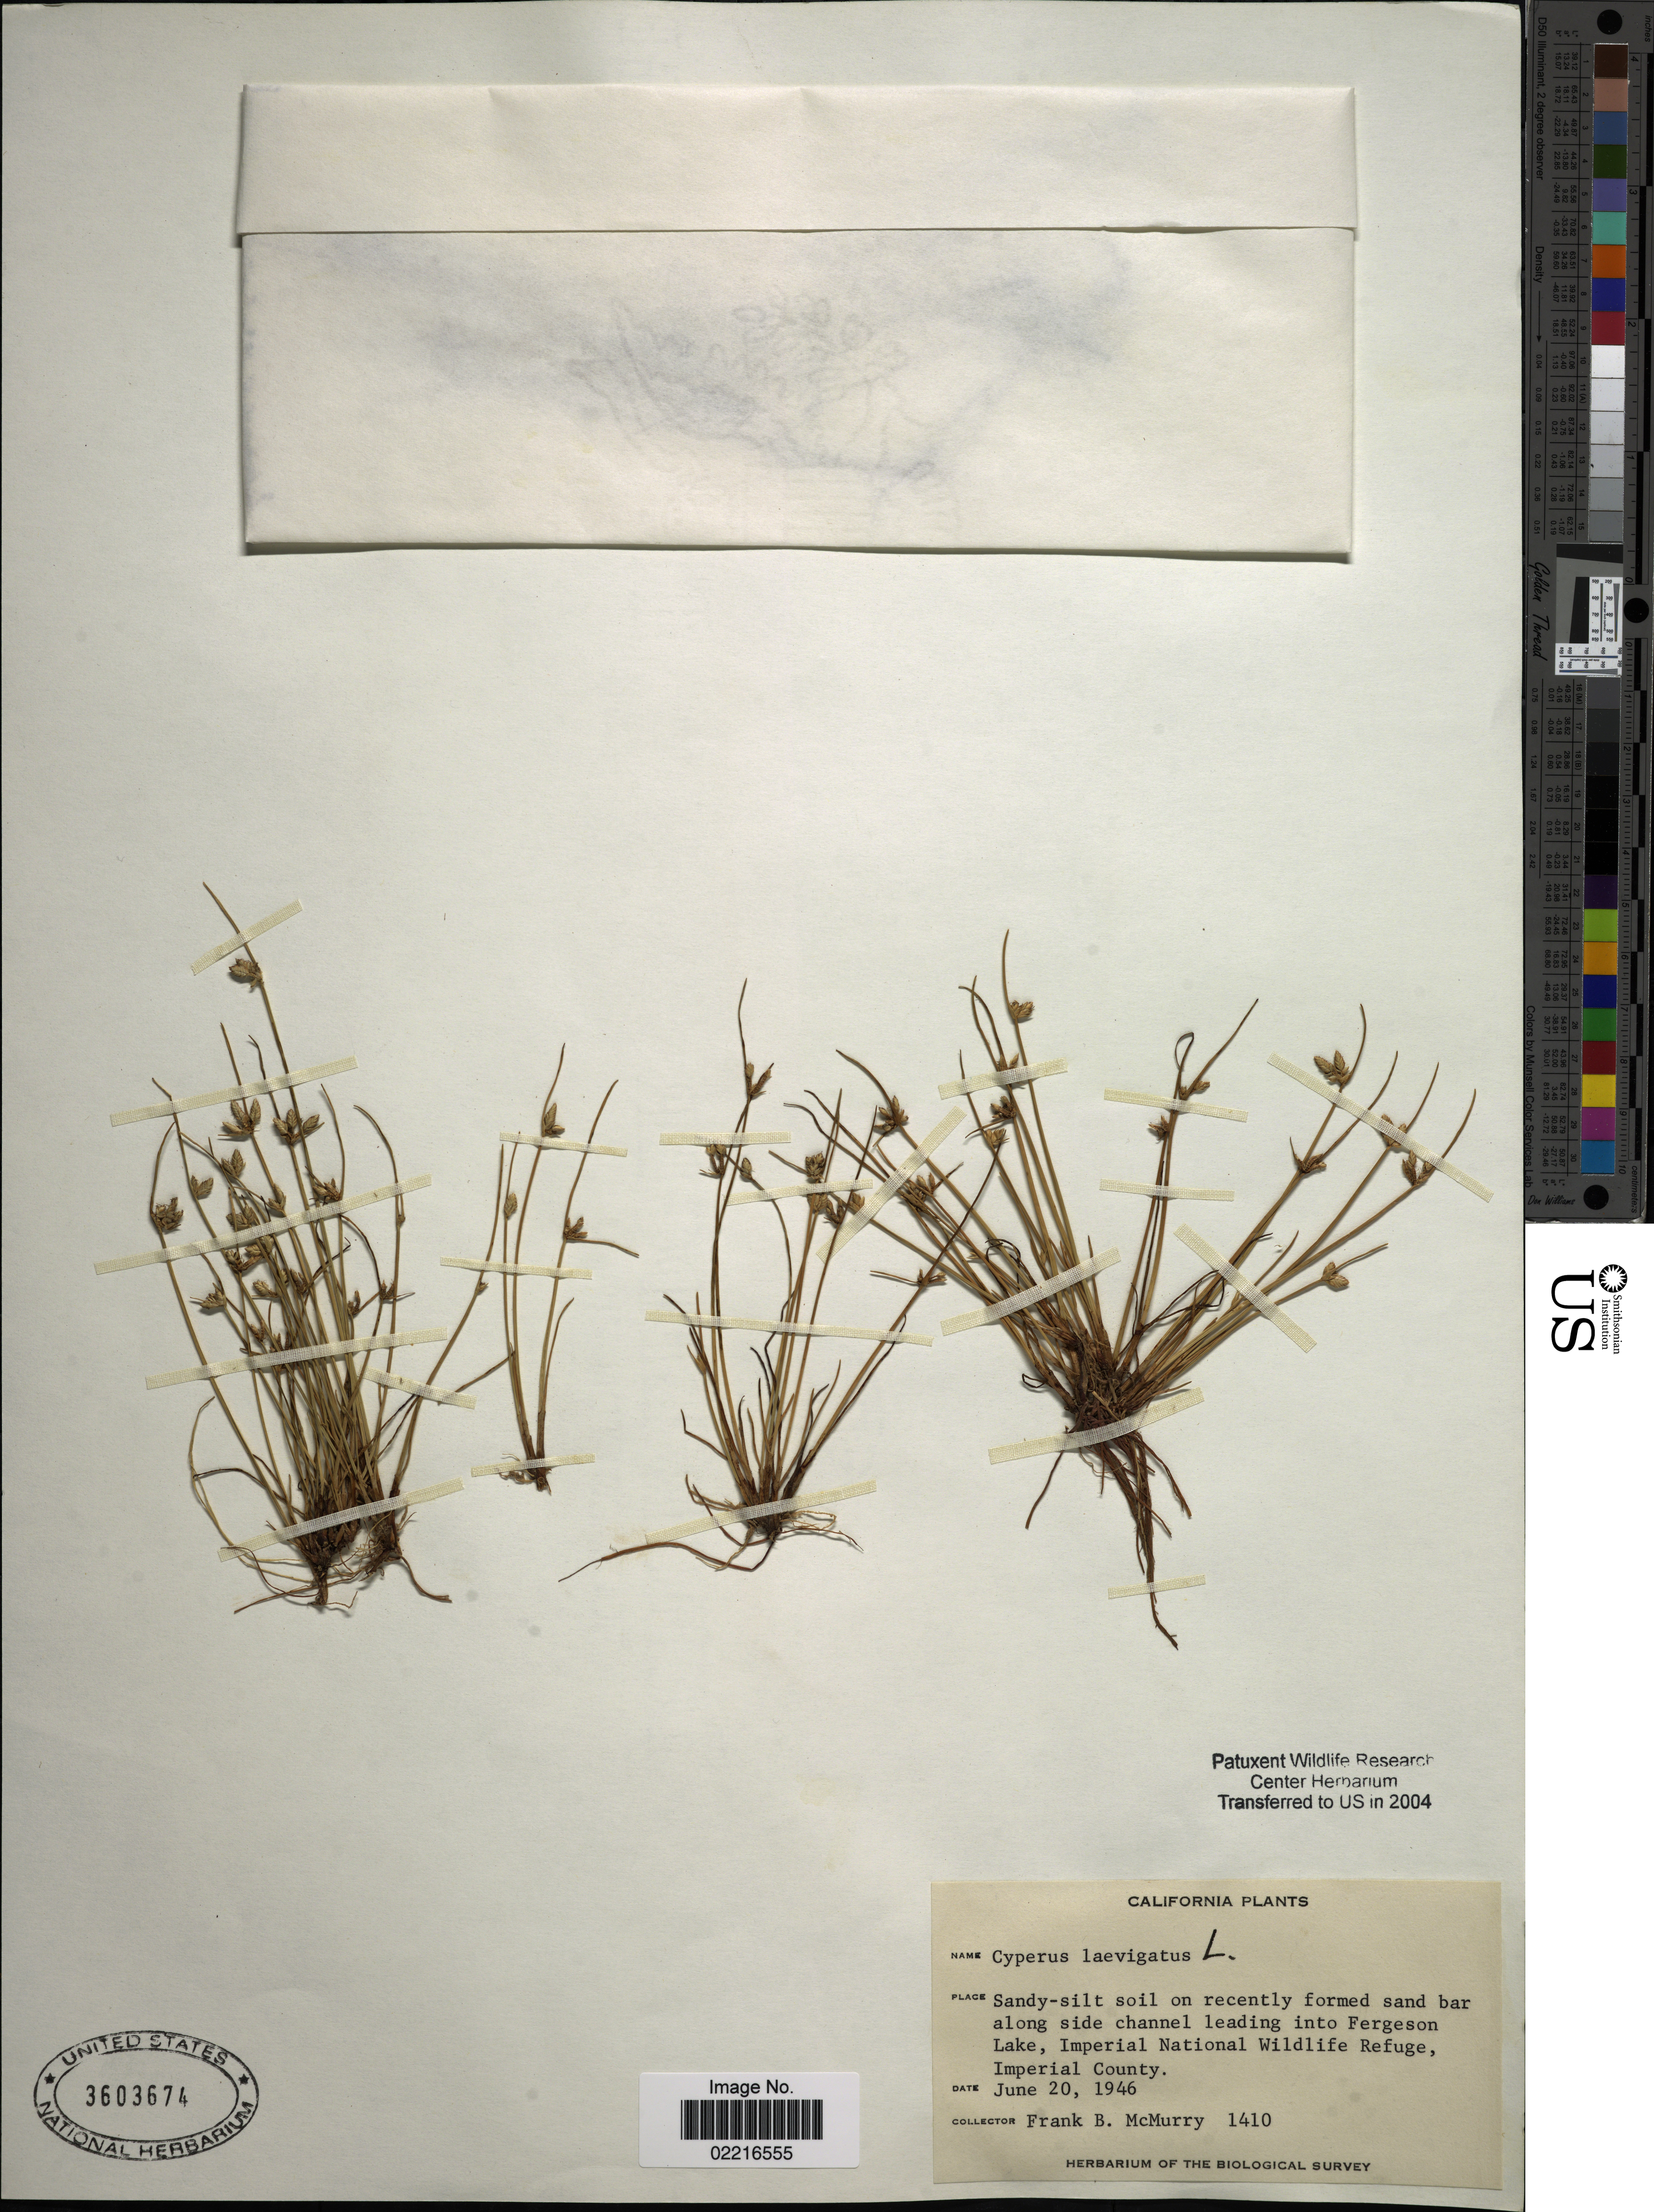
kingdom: Plantae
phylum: Tracheophyta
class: Liliopsida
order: Poales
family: Cyperaceae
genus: Cyperus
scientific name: Cyperus laevigatus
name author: L.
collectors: F. B. McMurry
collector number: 1410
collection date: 1946-06-20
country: United States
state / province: California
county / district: Imperial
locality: Into Fergeson Lake, Imperial National Wildlife Refuge, Imperial County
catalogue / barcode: US 3603674